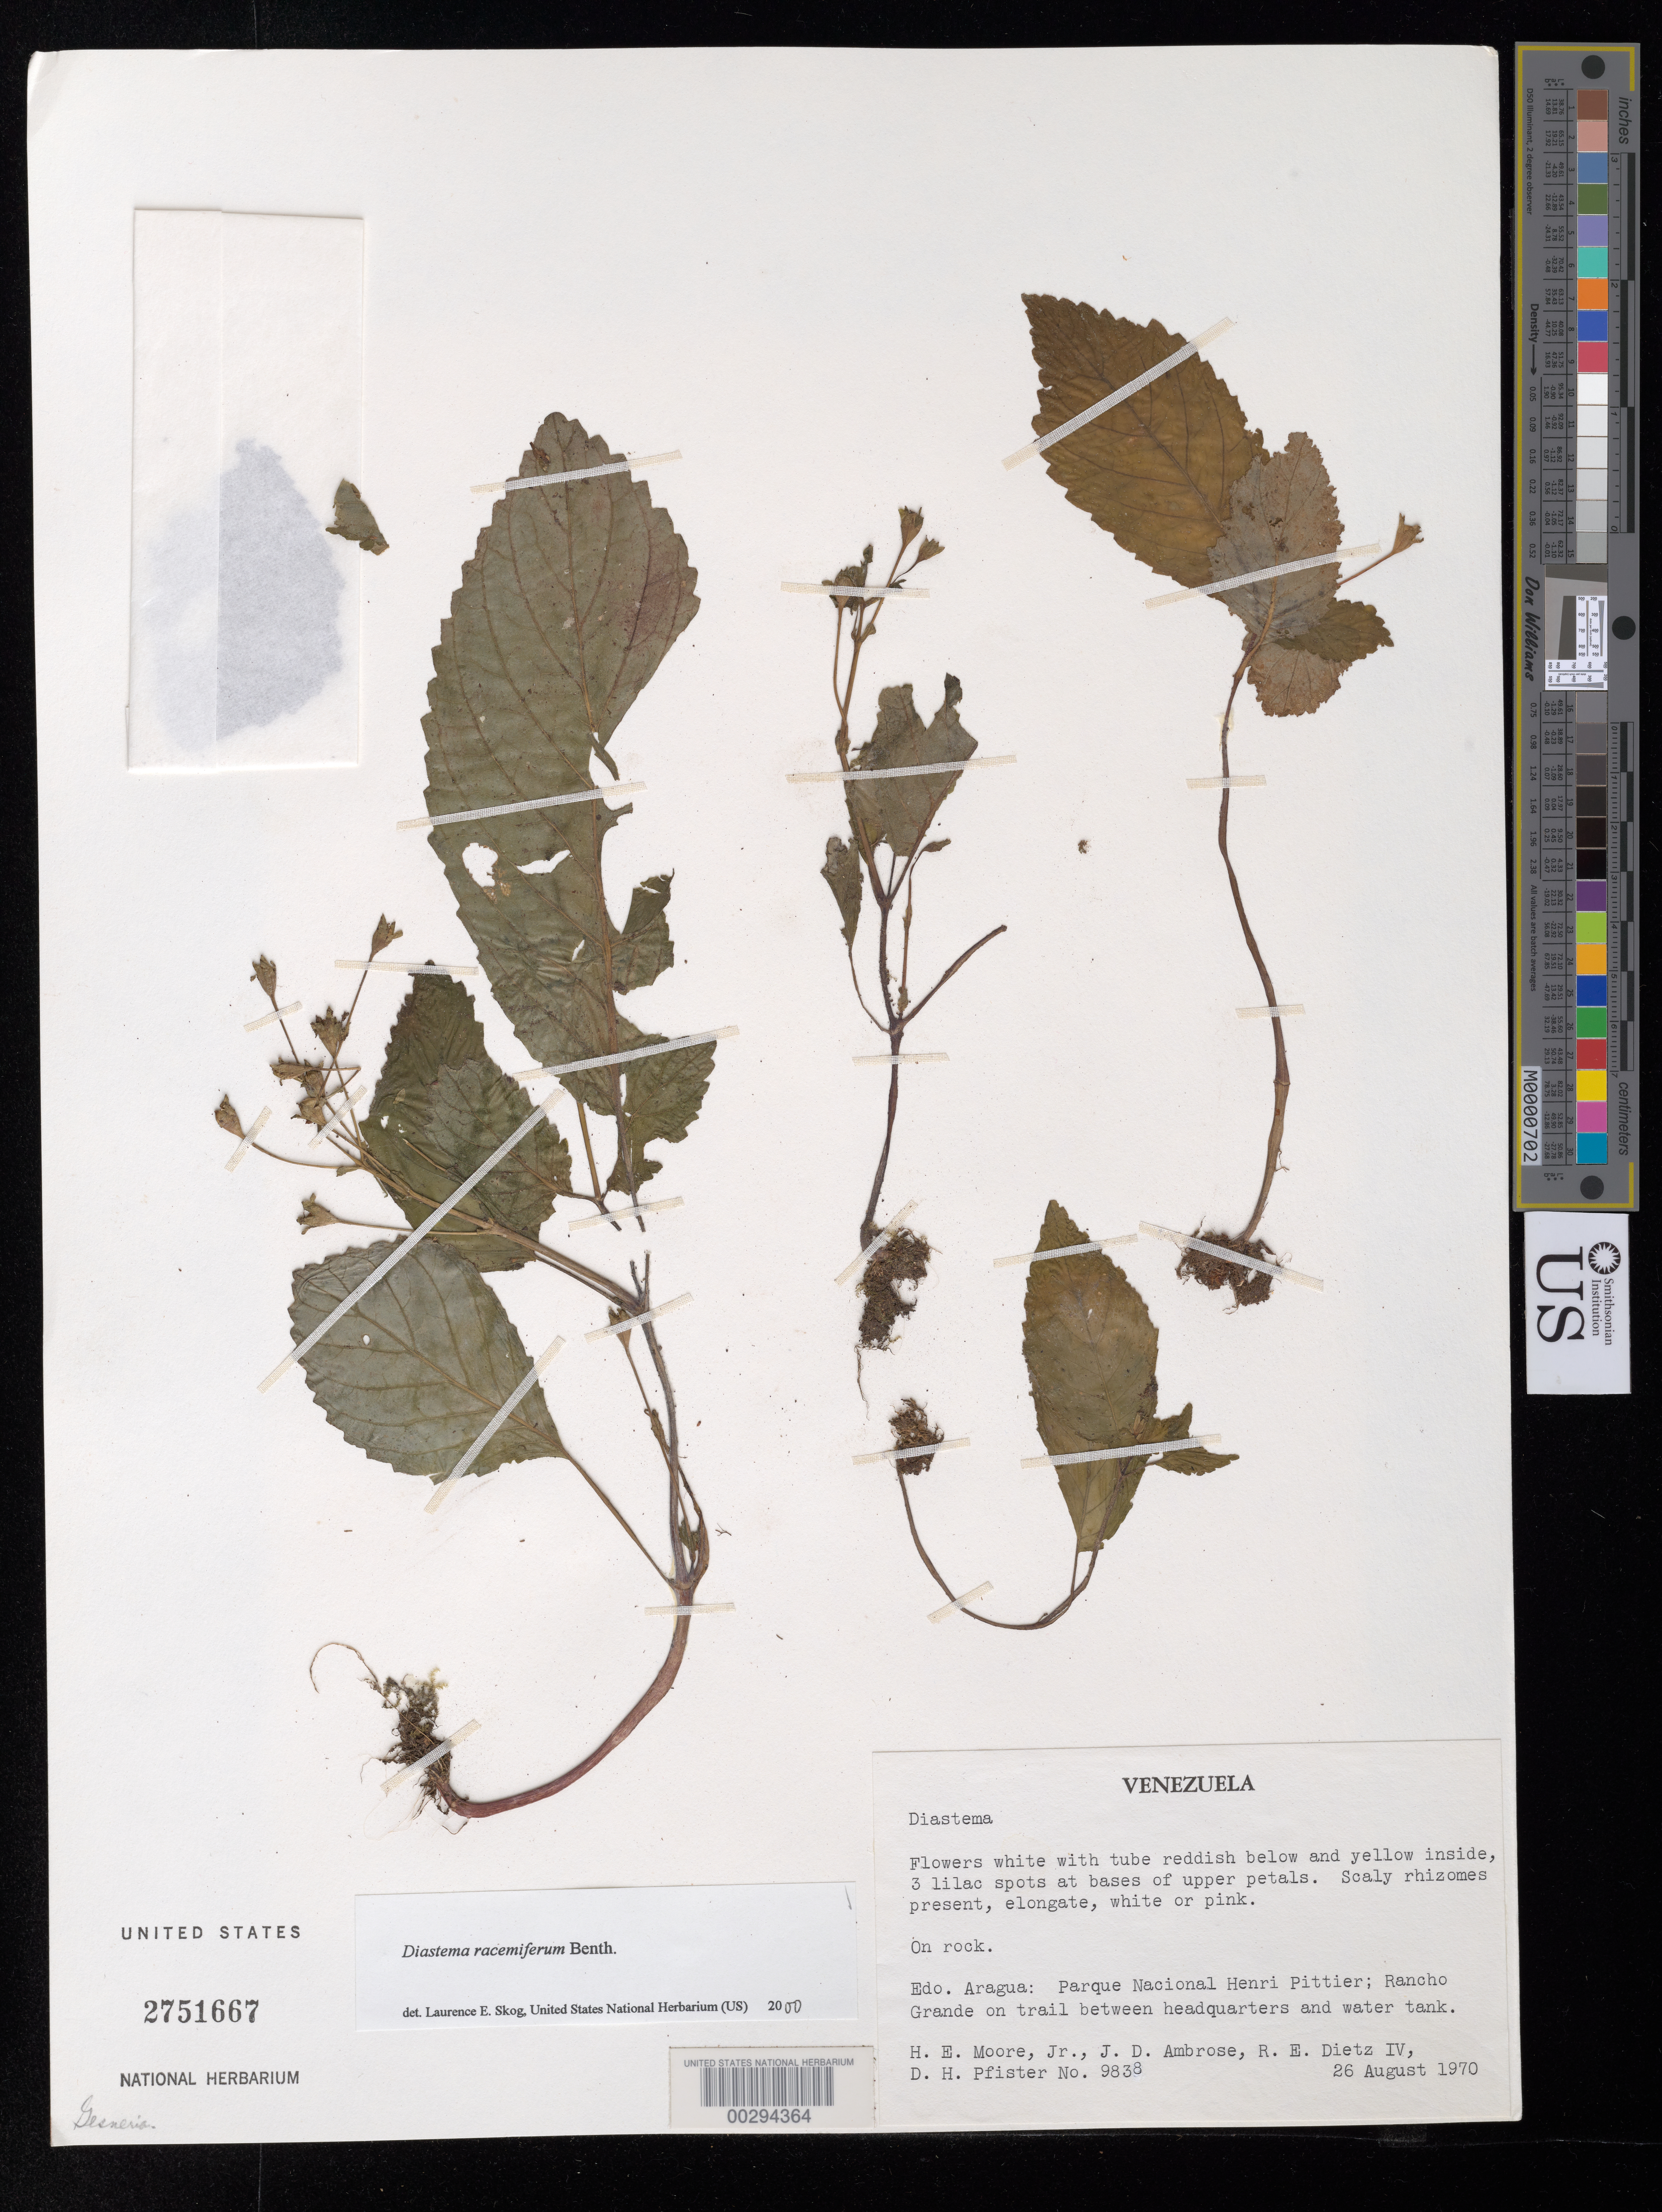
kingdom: Plantae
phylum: Tracheophyta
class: Magnoliopsida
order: Lamiales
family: Gesneriaceae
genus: Diastema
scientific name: Diastema racemiferum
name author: Benth.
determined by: Skog, Laurence E.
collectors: H. E. Moore, J. D. Ambrose, R. Dietz & D. H. Pfister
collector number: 9838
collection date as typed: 26 Aug 1970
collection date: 1970-08-26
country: Venezuela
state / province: Aragua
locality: Parque Nacional Henri Pittier; Rancho Grande on trail between headquarters and water tank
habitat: On rock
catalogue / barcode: US 2751667